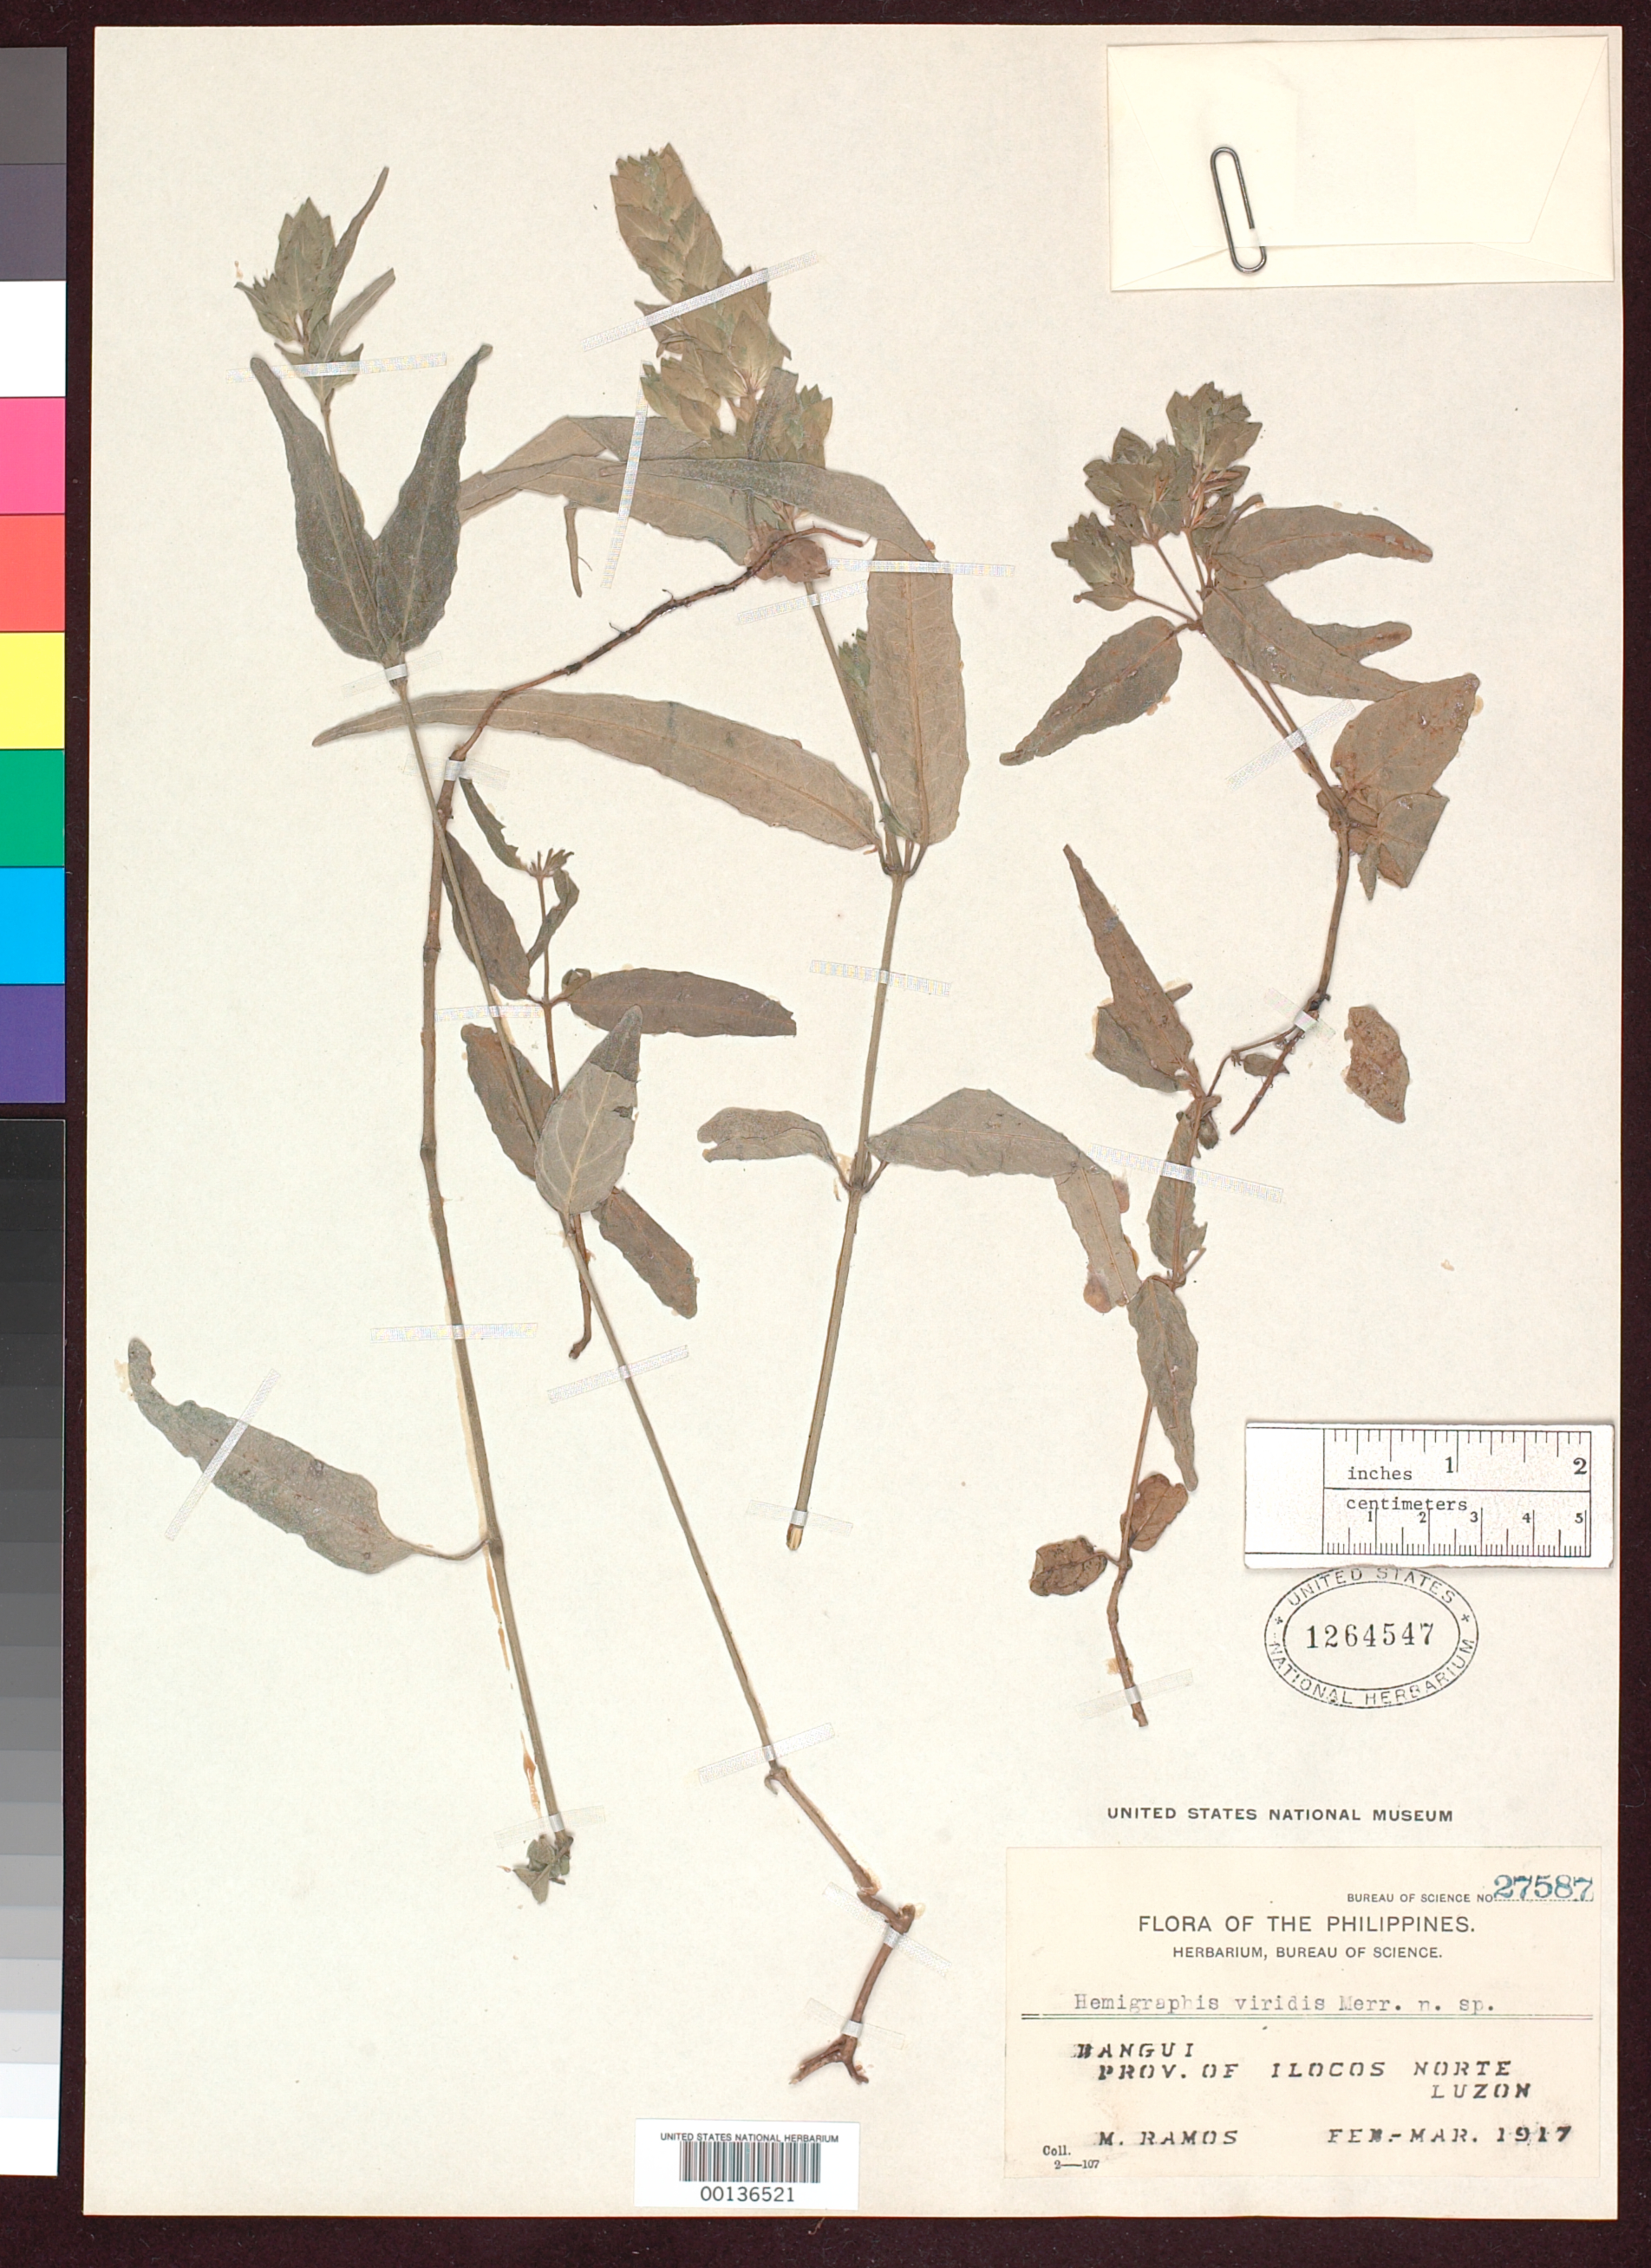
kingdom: Plantae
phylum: Tracheophyta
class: Magnoliopsida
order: Lamiales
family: Acanthaceae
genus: Hemigraphis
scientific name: Hemigraphis viridis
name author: Merr.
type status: Isotype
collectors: M. Ramos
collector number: Bur. Sci. 27587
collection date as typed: Feb 1917 to -- Mar 1917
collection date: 1917-02/1917-03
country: Philippines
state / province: Ilocos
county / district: Ilocos Norte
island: Luzon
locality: Bangui.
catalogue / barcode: US 1264547